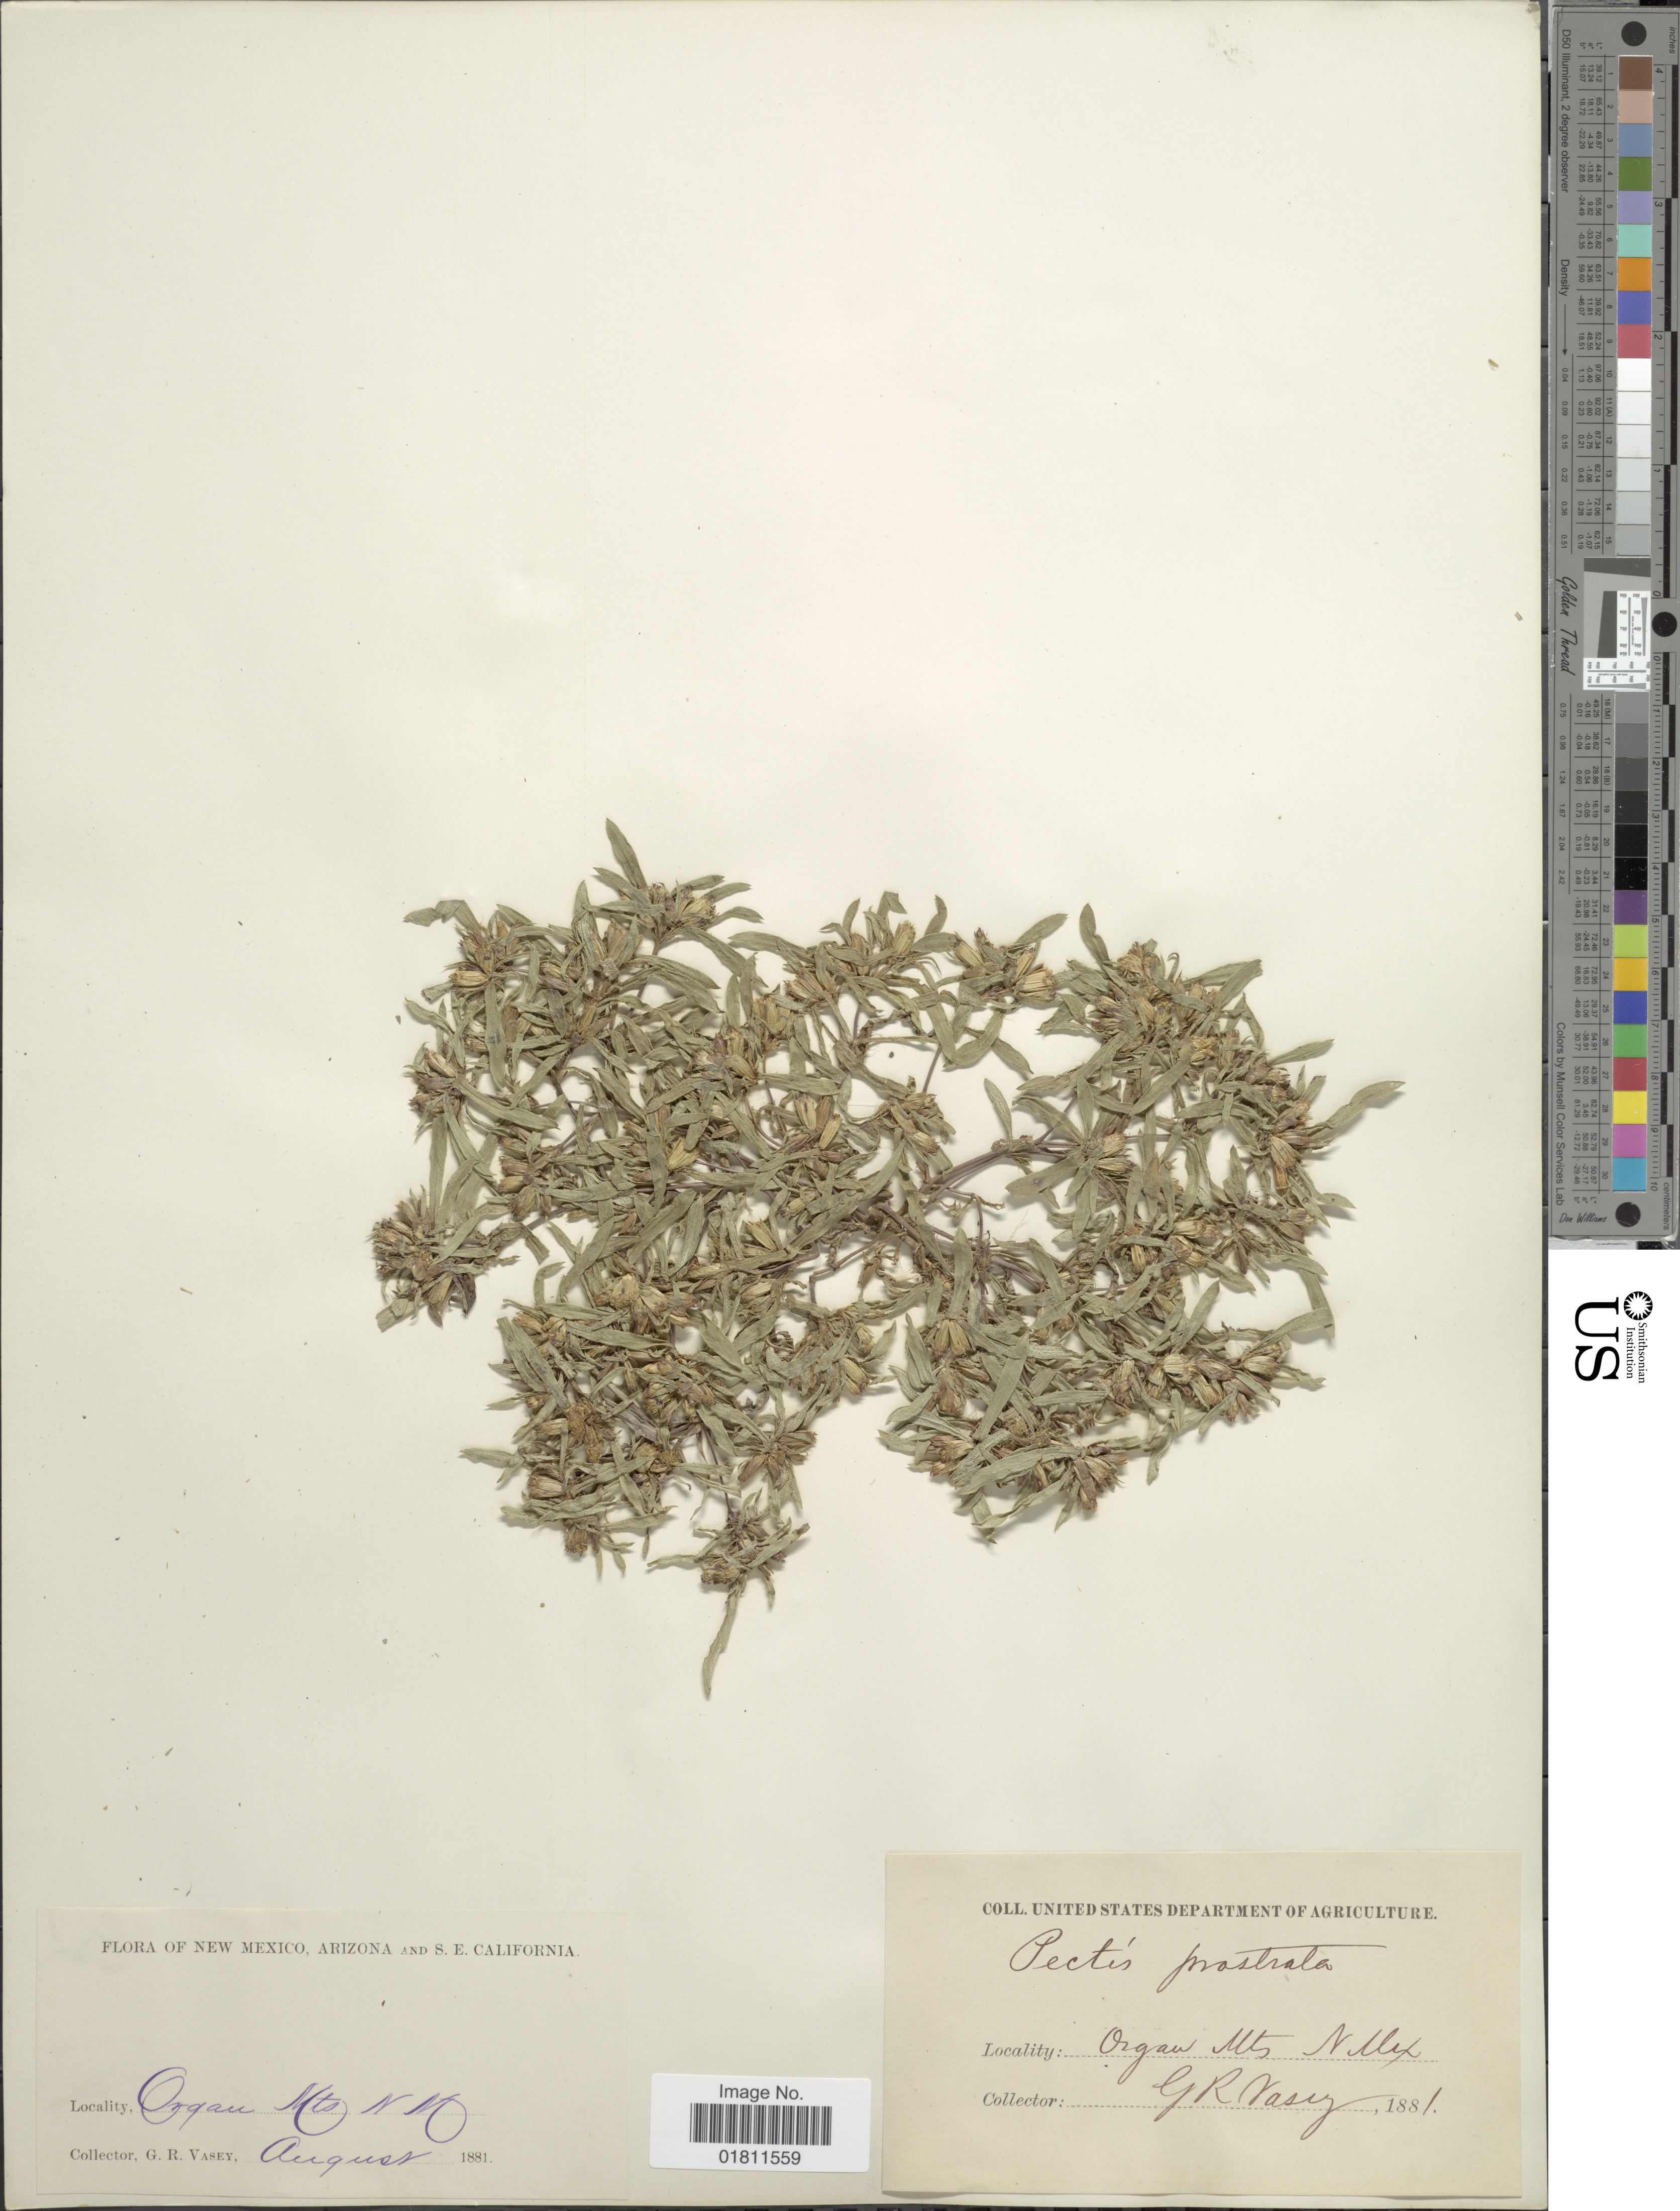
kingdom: Plantae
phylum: Tracheophyta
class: Magnoliopsida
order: Asterales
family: Asteraceae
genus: Pectis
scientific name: Pectis prostrata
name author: Cav.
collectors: G. R. Vasey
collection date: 1881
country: United States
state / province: New Mexico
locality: Organ Mts N. Mex.